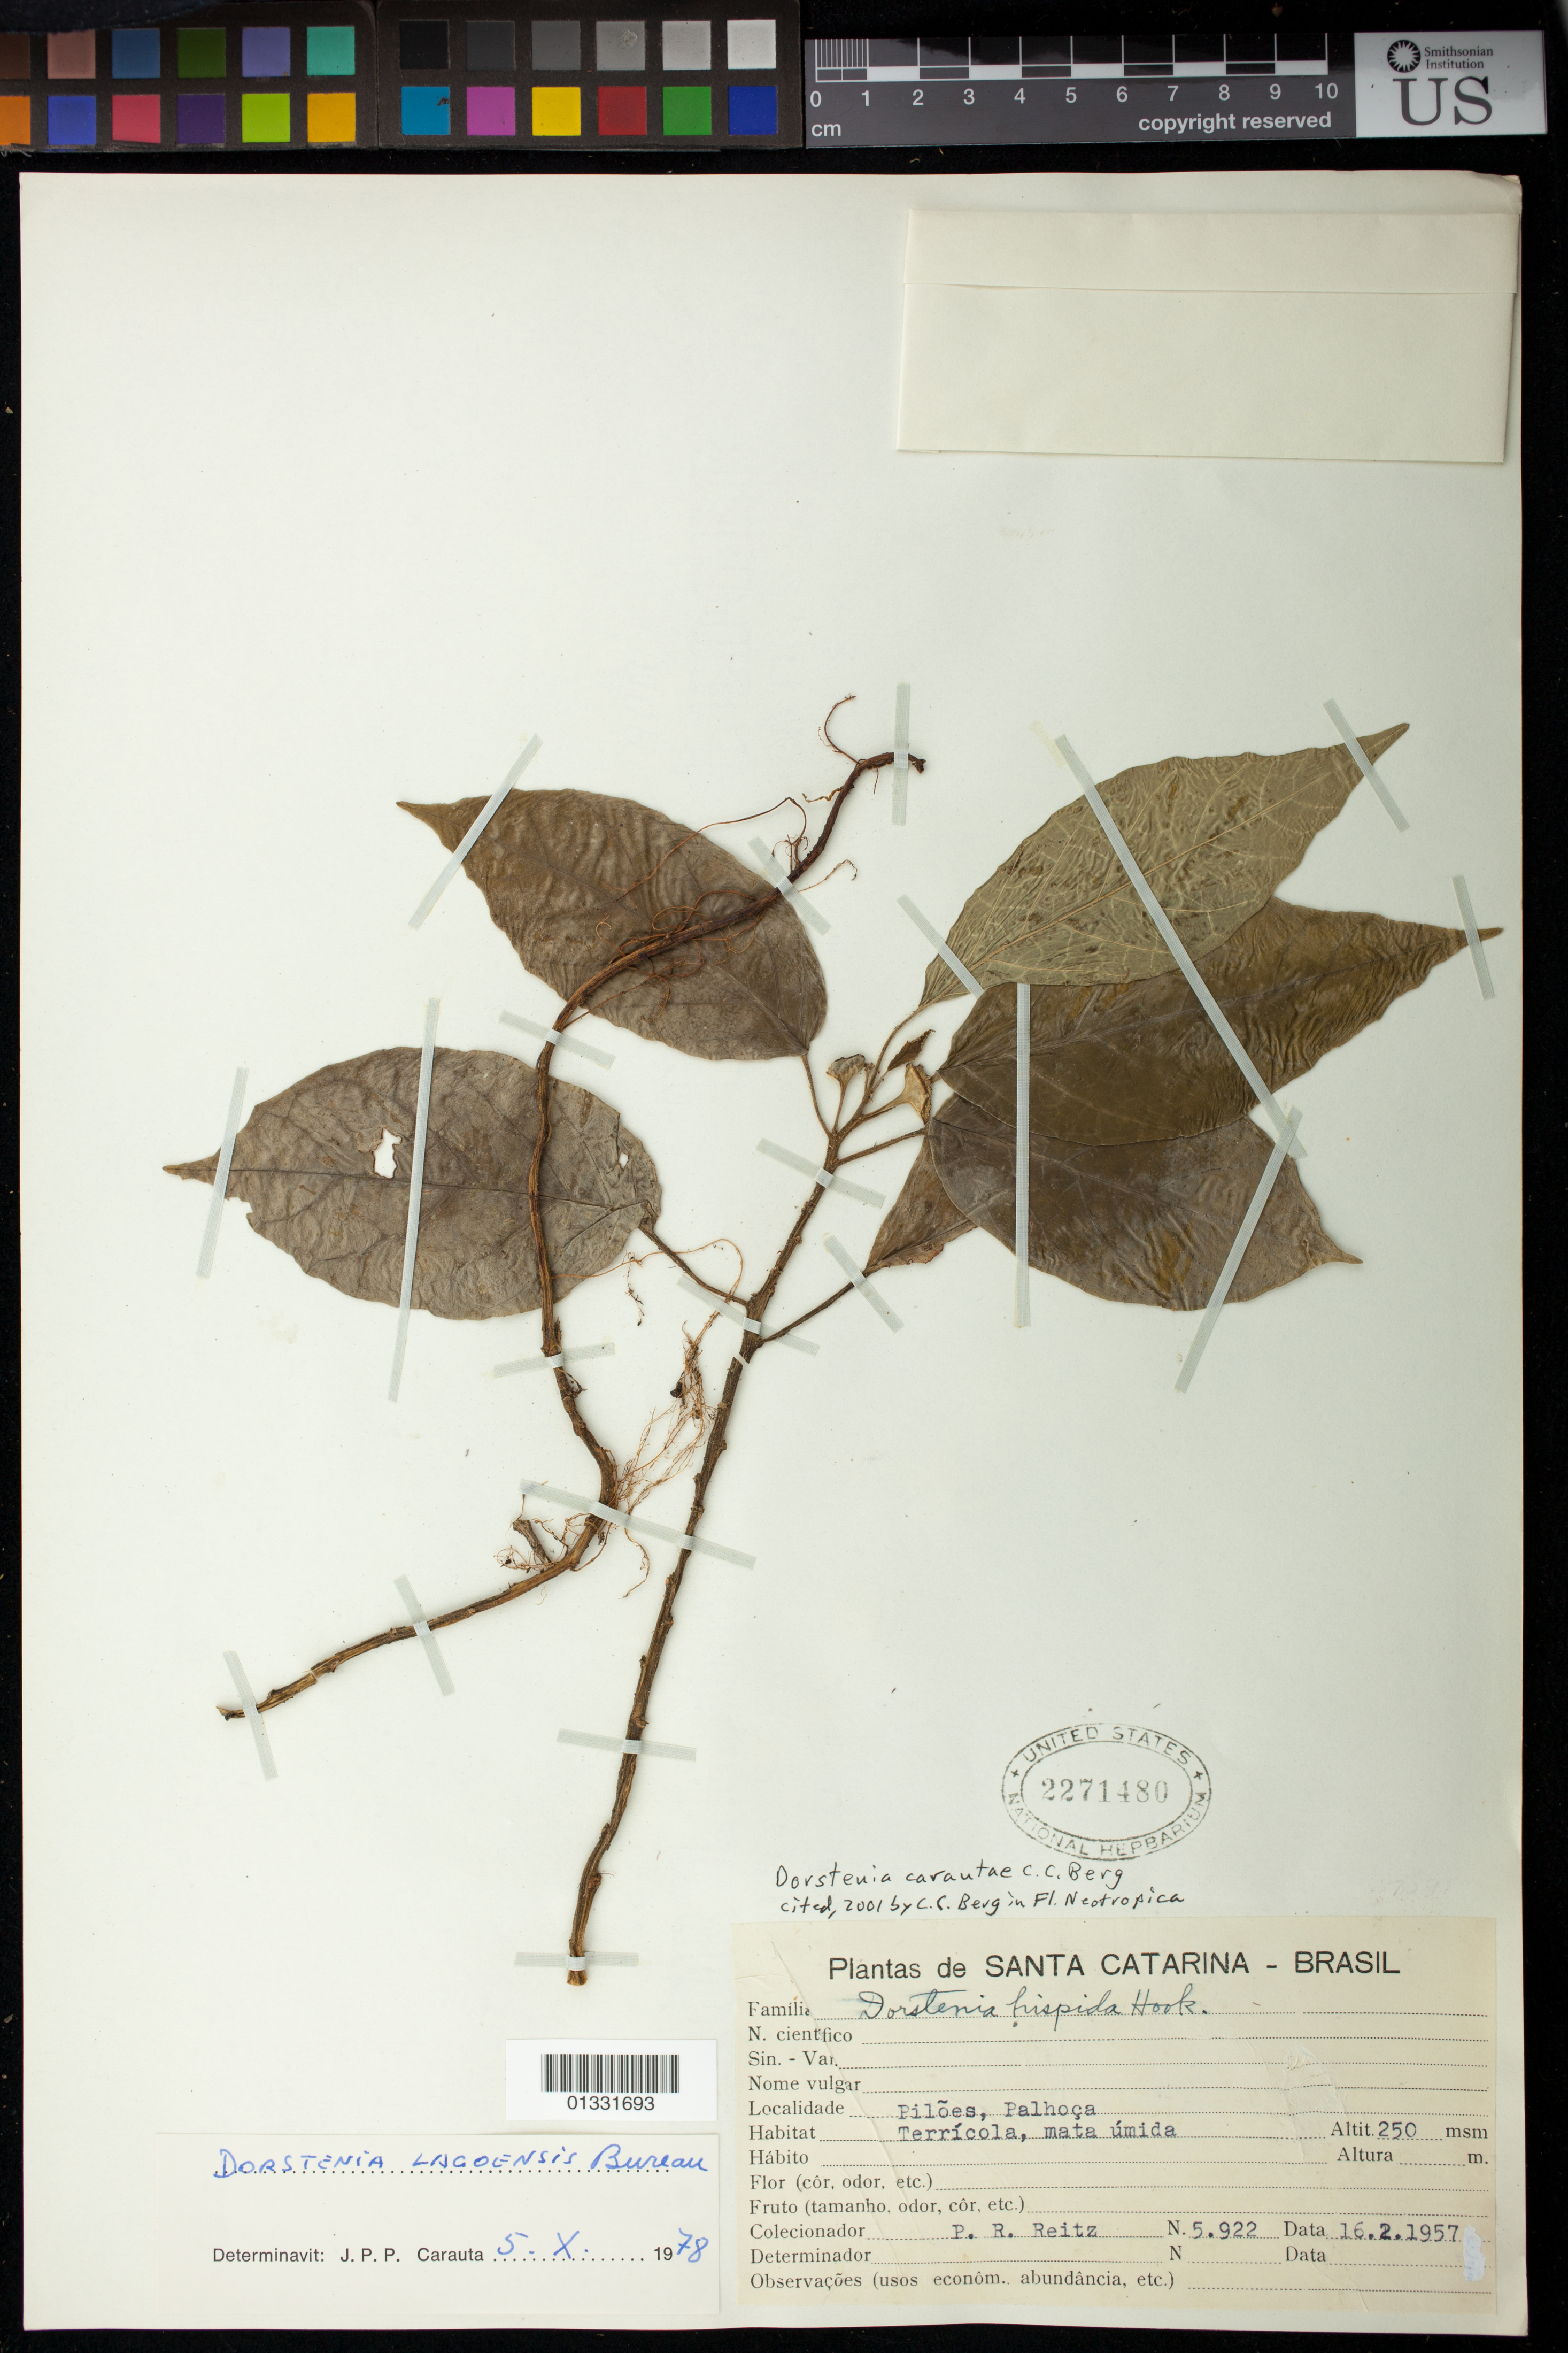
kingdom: Plantae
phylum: Tracheophyta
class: Magnoliopsida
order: Rosales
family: Moraceae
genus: Dorstenia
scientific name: Dorstenia carautae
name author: C.C. Berg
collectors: R. Reitz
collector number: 5922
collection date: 1957-02-16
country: Brazil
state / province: Santa Catarina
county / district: Palhoça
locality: Pilões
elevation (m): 250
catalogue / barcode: US 2271480